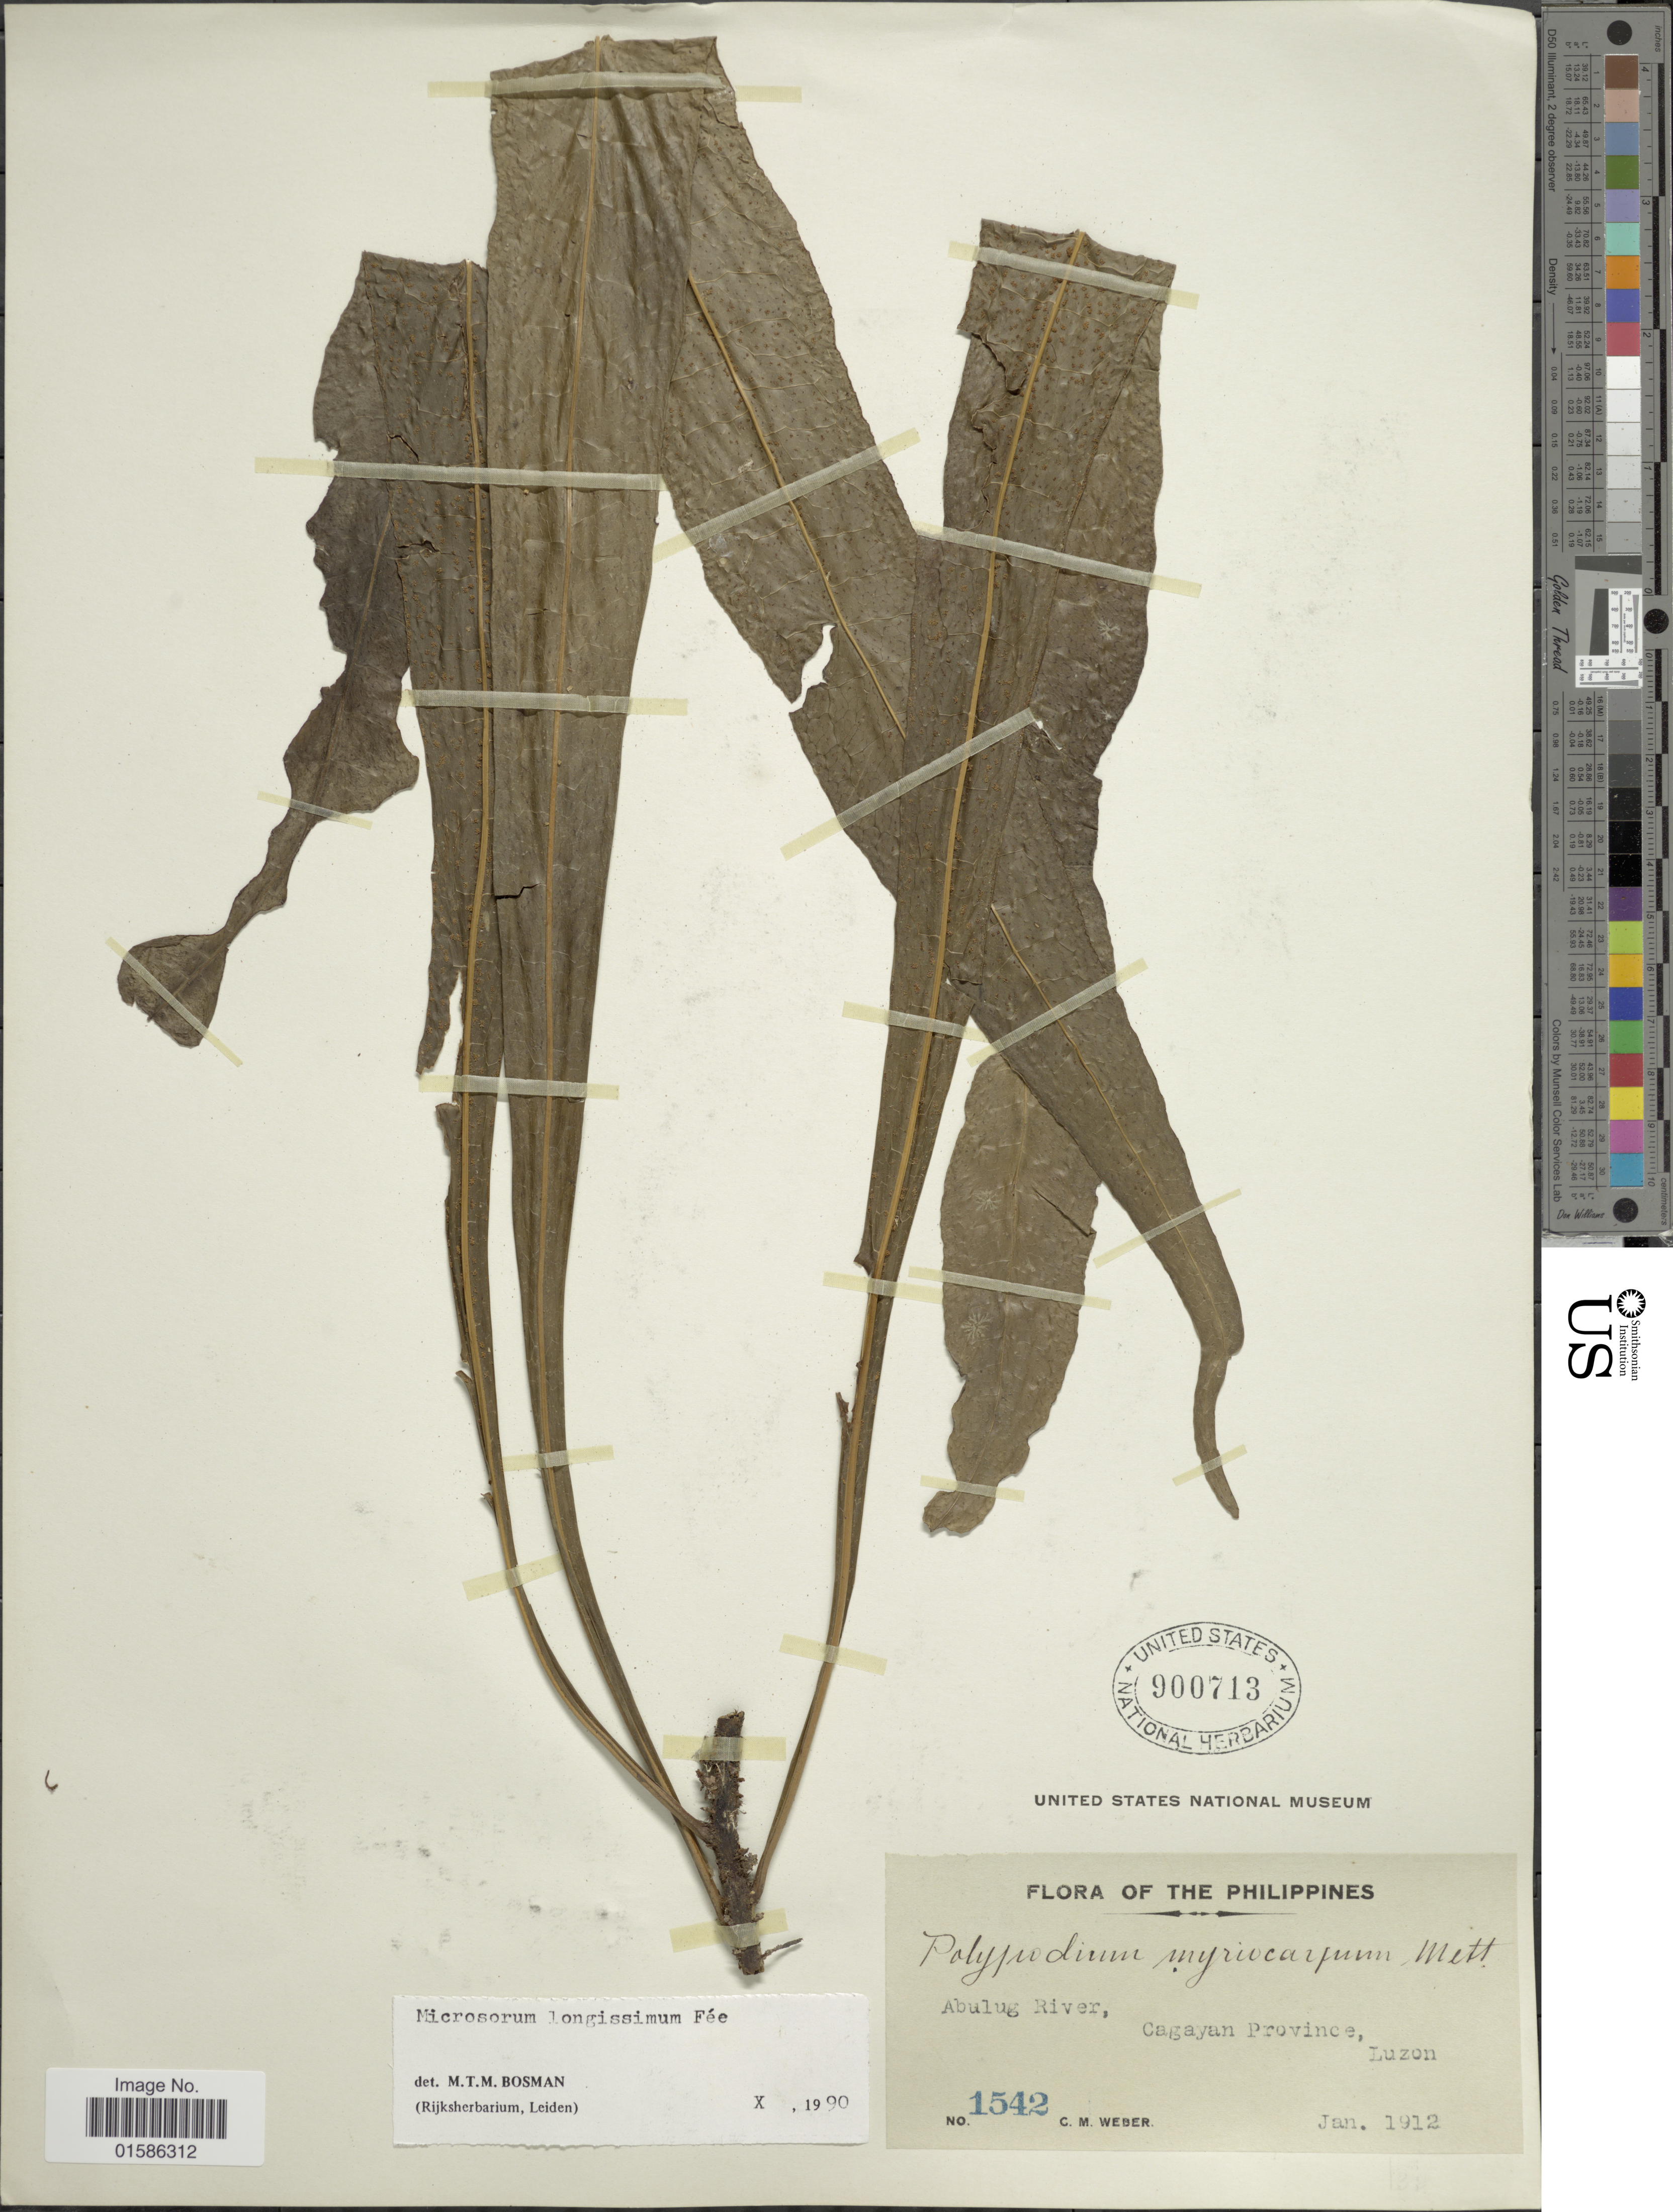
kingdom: Plantae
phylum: Tracheophyta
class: Polypodiopsida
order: Polypodiales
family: Polypodiaceae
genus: Microsorum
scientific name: Microsorum longissimum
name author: Fée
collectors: C. M. Weber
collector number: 1542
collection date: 1912-01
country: Philippines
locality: Abulug River, Cagayan Province, Luzon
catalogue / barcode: US 900713